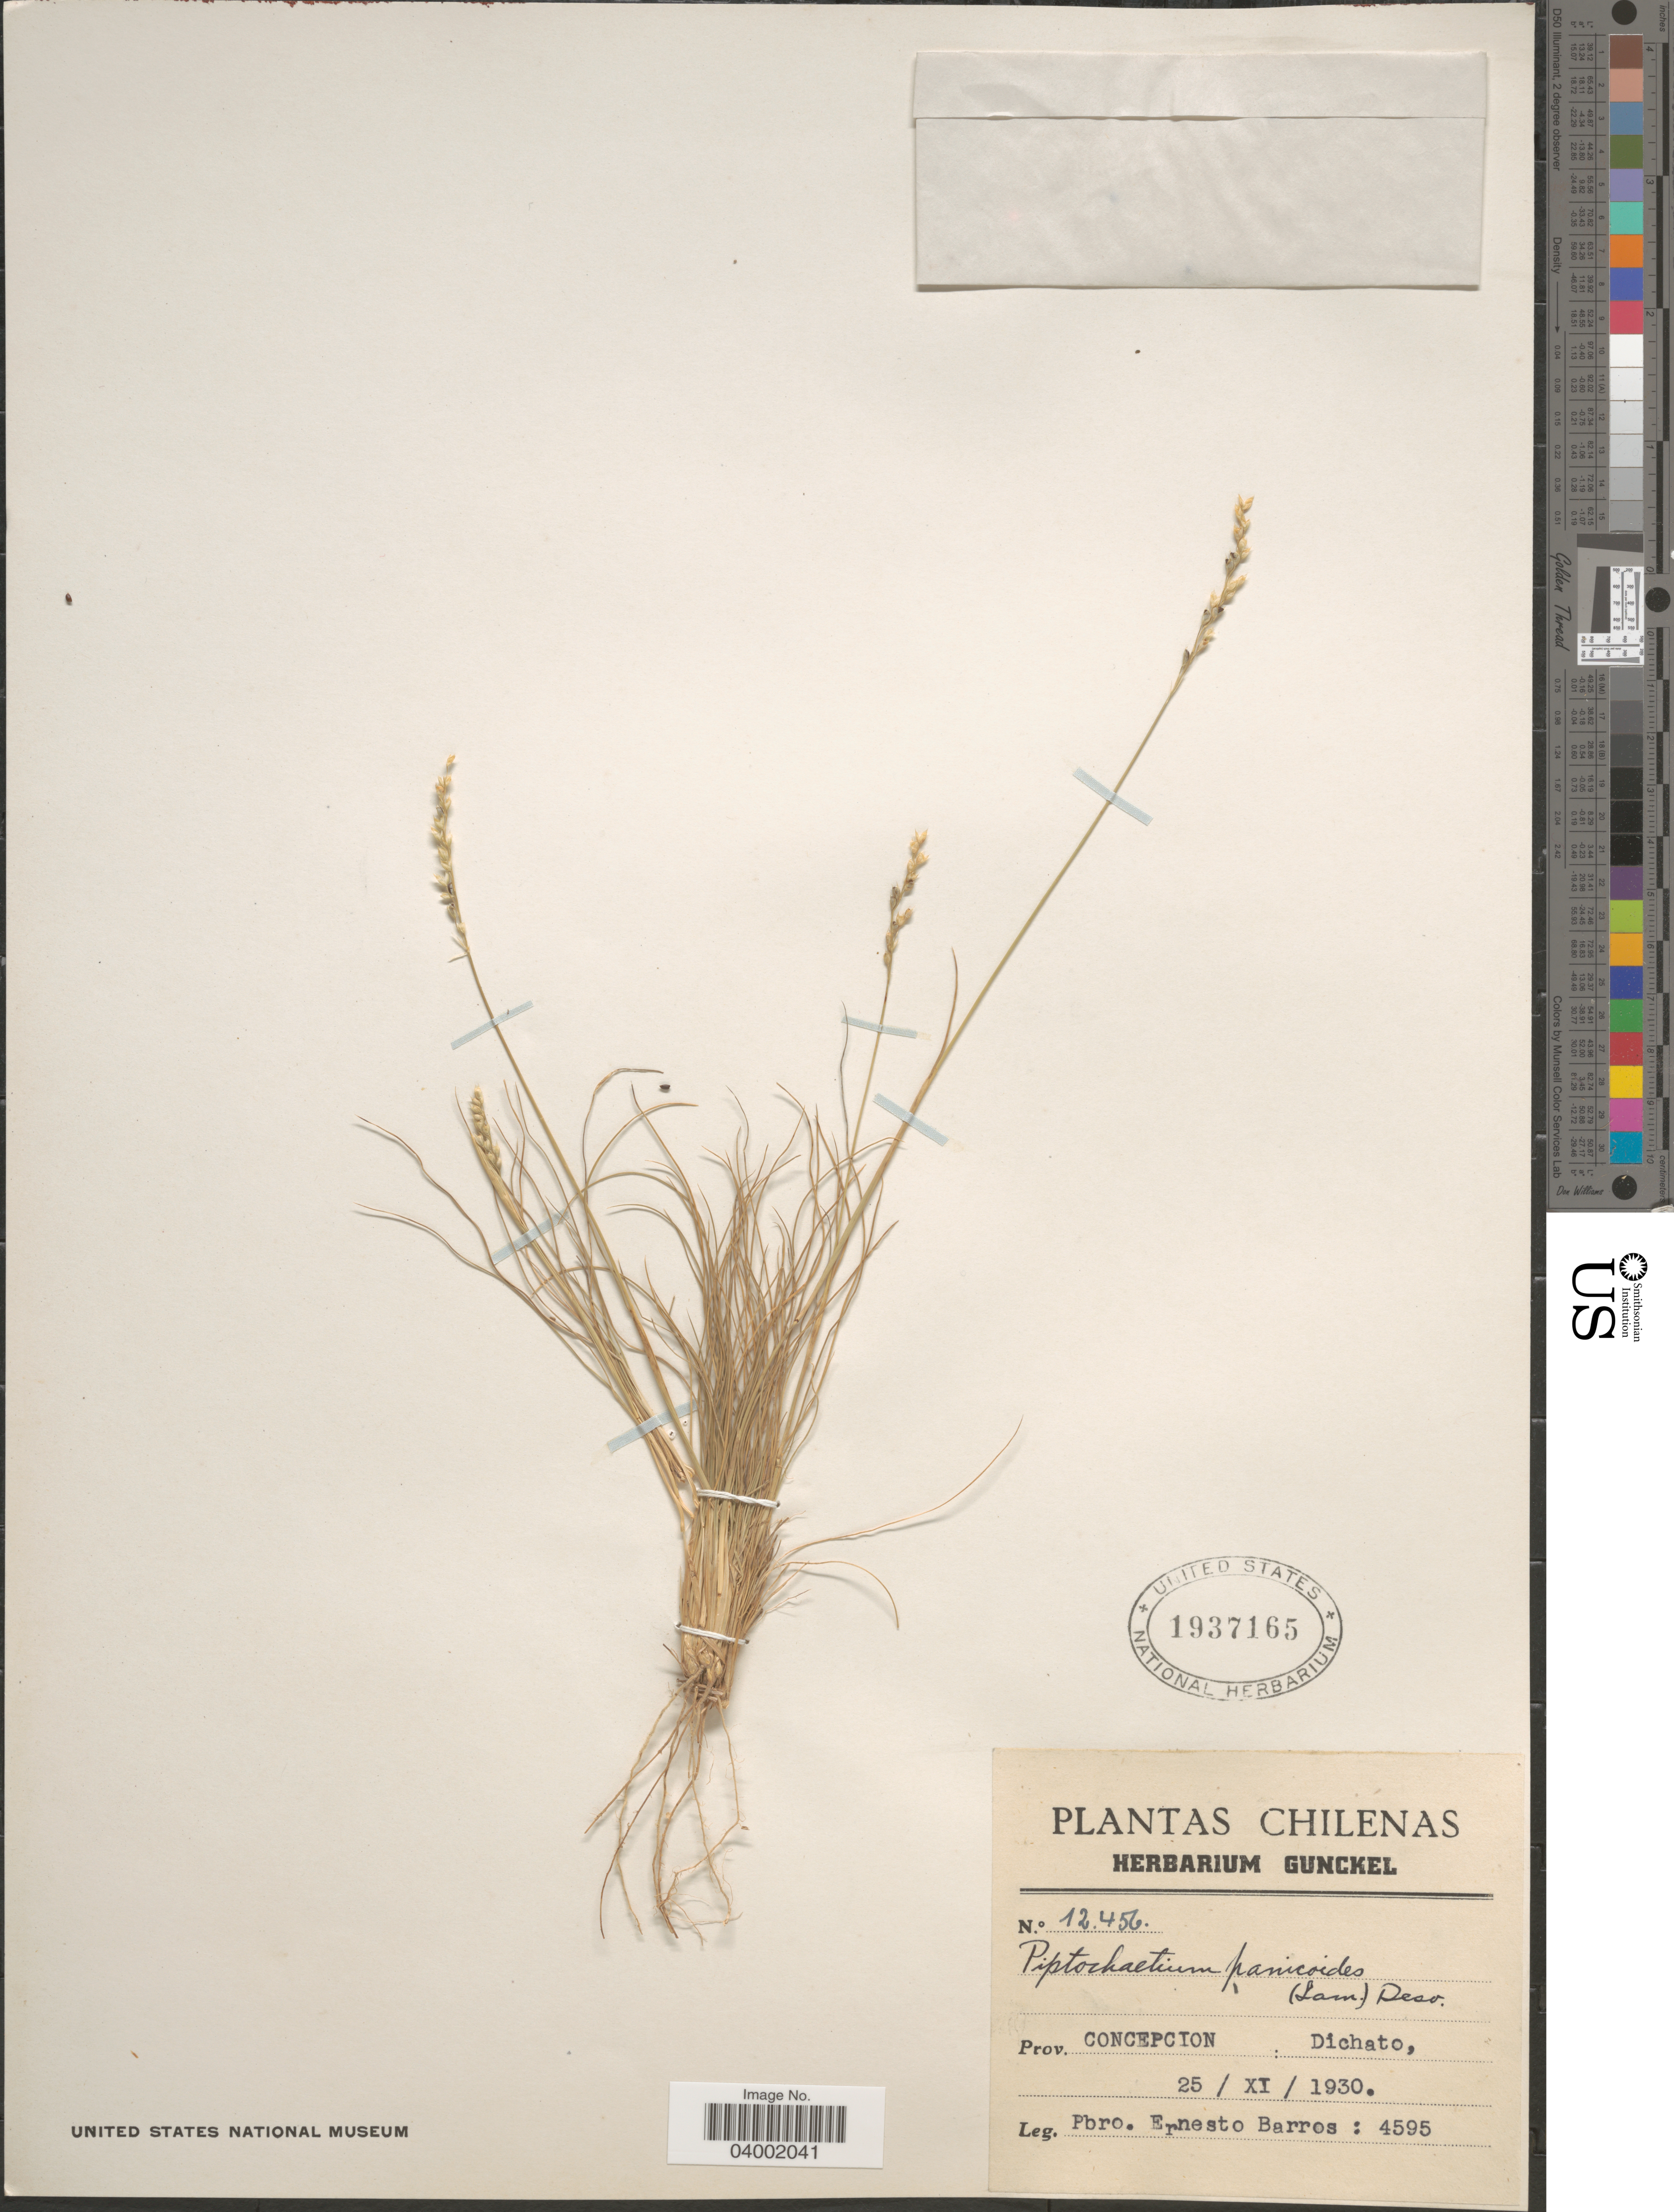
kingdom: Plantae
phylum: Tracheophyta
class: Liliopsida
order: Poales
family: Poaceae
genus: Piptochaetium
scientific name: Piptochaetium panicoides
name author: (Lam.) É. Desv.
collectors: E. Barros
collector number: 4595/12456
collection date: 1930-11-25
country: Chile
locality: Prov. Concepcion: Dichato.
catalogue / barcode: US 1937165